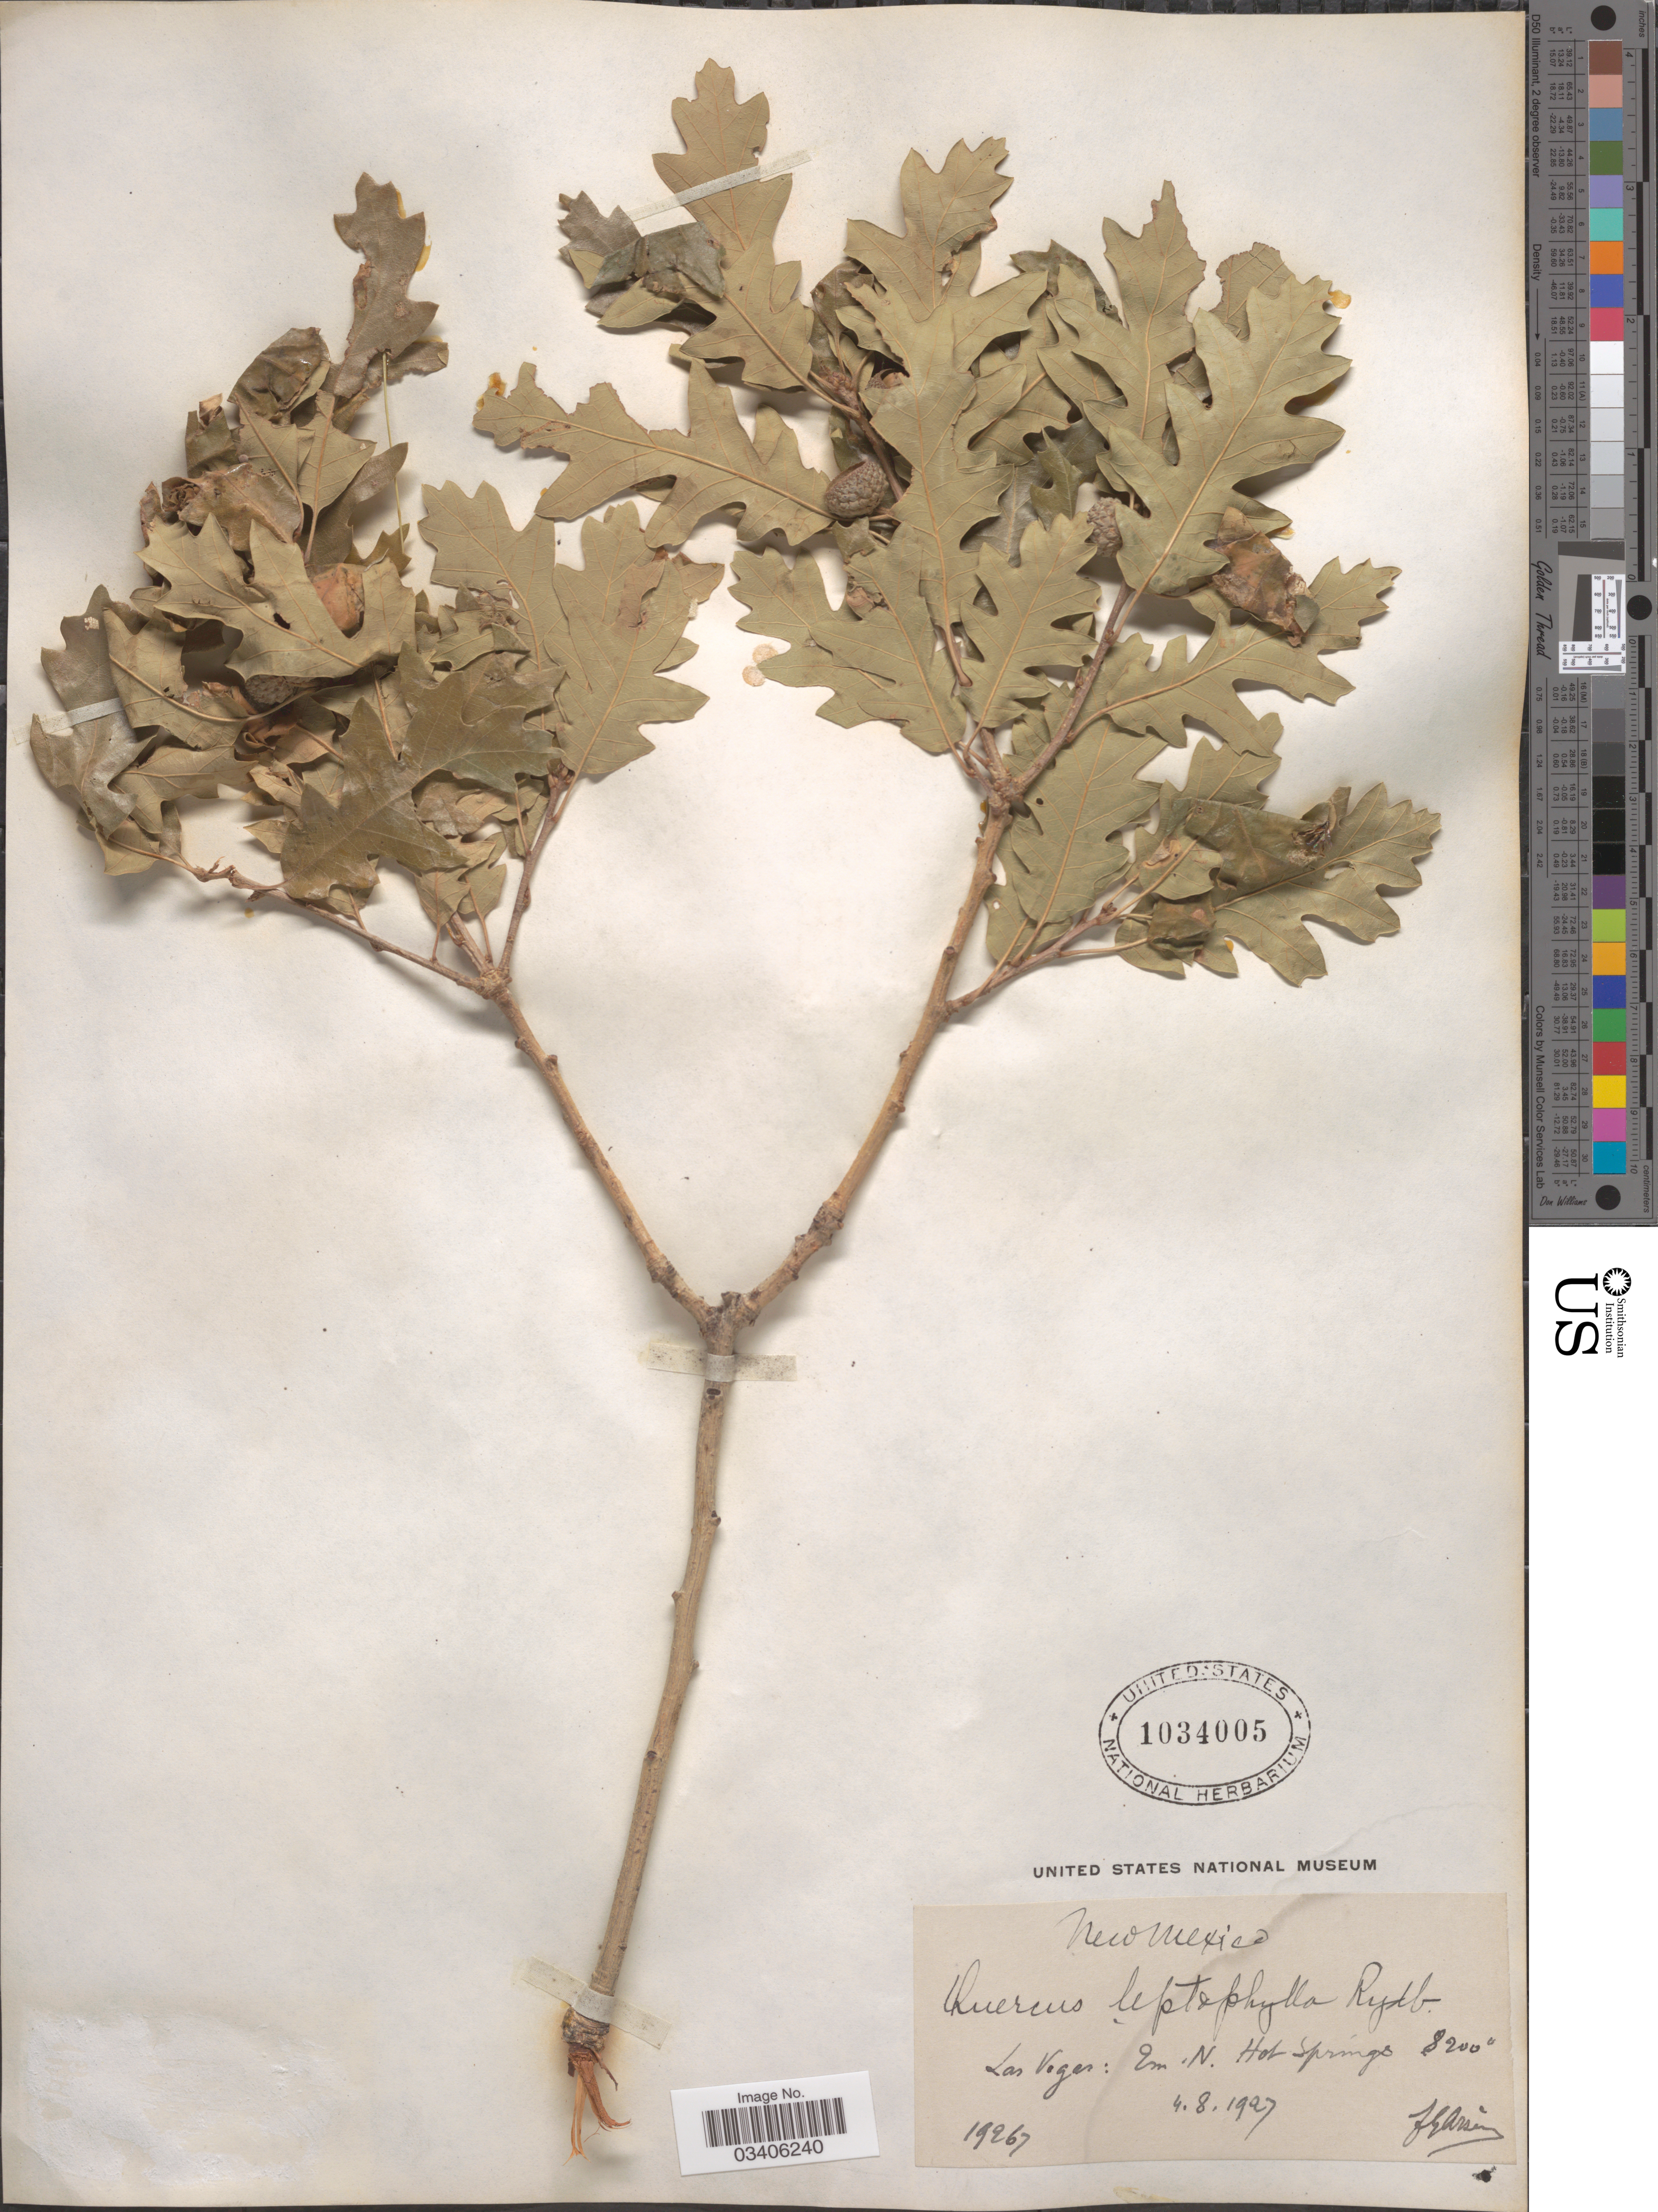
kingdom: Plantae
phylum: Tracheophyta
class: Magnoliopsida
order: Fagales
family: Fagaceae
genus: Quercus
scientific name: Quercus leptophylla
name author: Rydb.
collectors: F. Arsène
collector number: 1967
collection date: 1927-04-08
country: United States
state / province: New Mexico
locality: Las Vegas: 9 m. N. Hot Springs.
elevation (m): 2499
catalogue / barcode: US 1034005